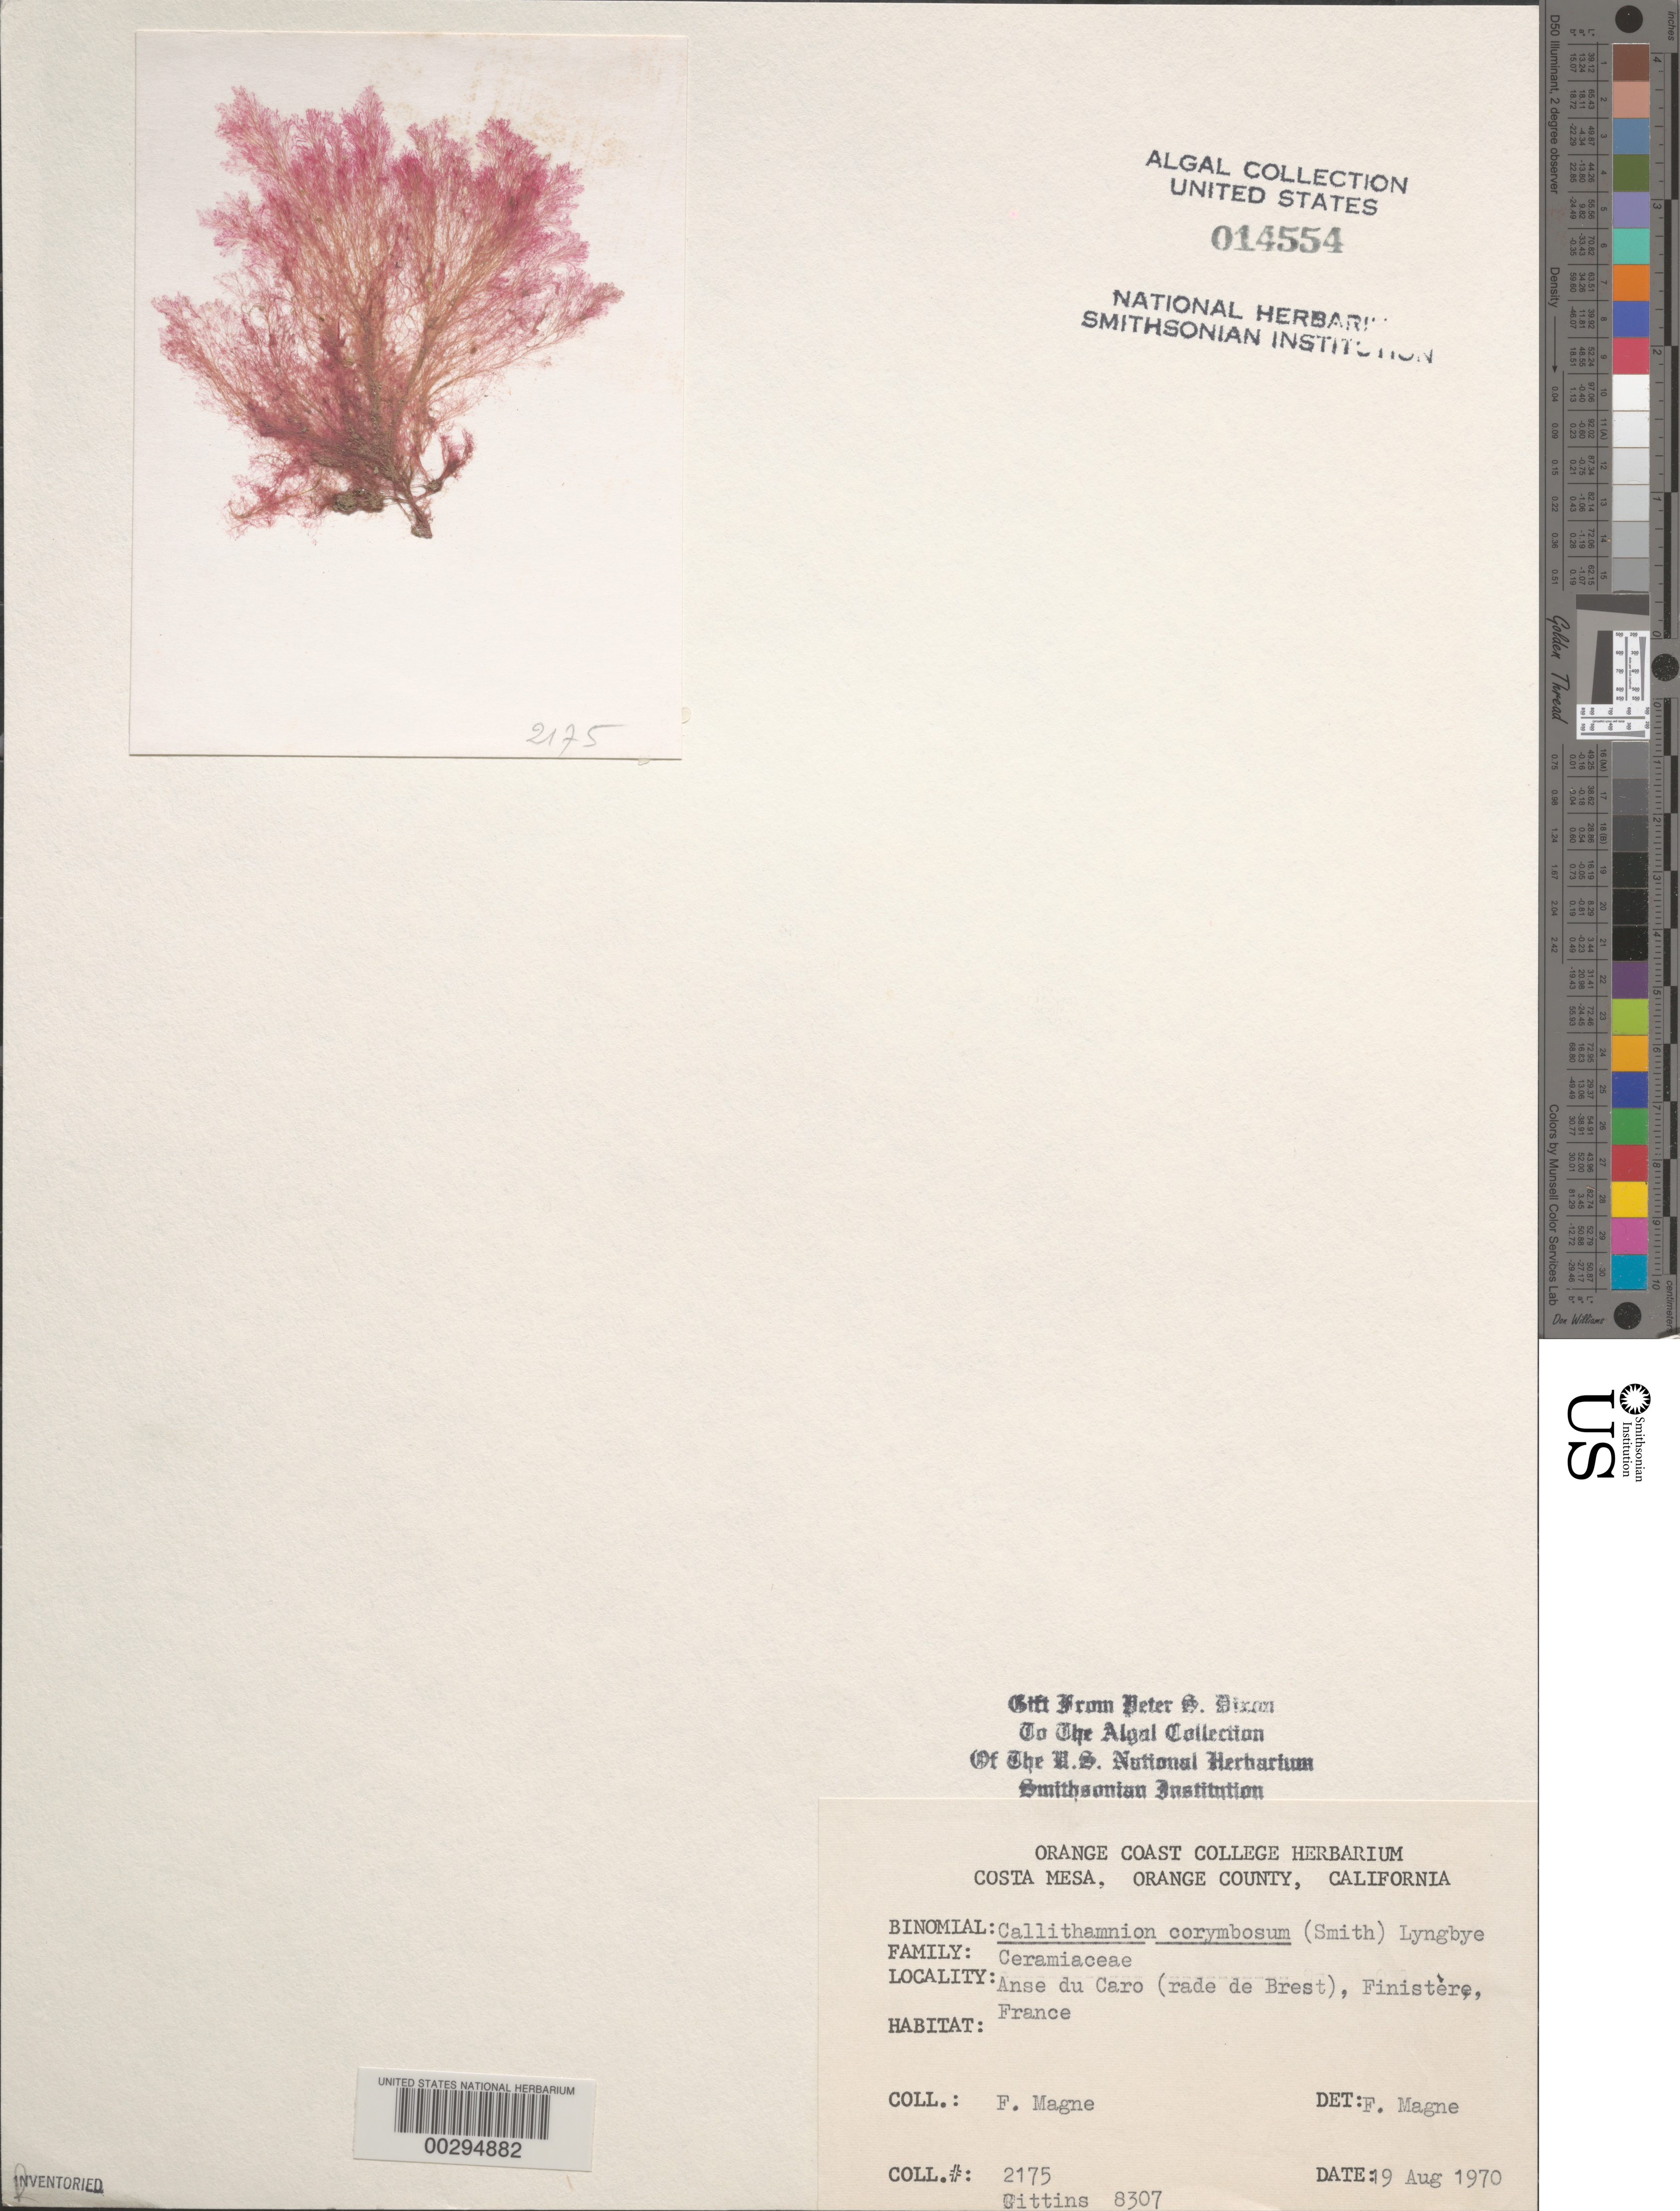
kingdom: Plantae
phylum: Rhodophyta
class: Florideophyceae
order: Ceramiales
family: Callithamniaceae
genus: Callithamnion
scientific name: Callithamnion corymbosum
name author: (Sm.) Lyngb.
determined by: Magne, F.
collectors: F. Magne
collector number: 2175 & BTG 8307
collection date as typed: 19 Aug 1970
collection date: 1970-08-19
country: France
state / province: Bretagne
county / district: Finistère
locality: Anse du Caro, rade de Brest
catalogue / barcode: US 14554